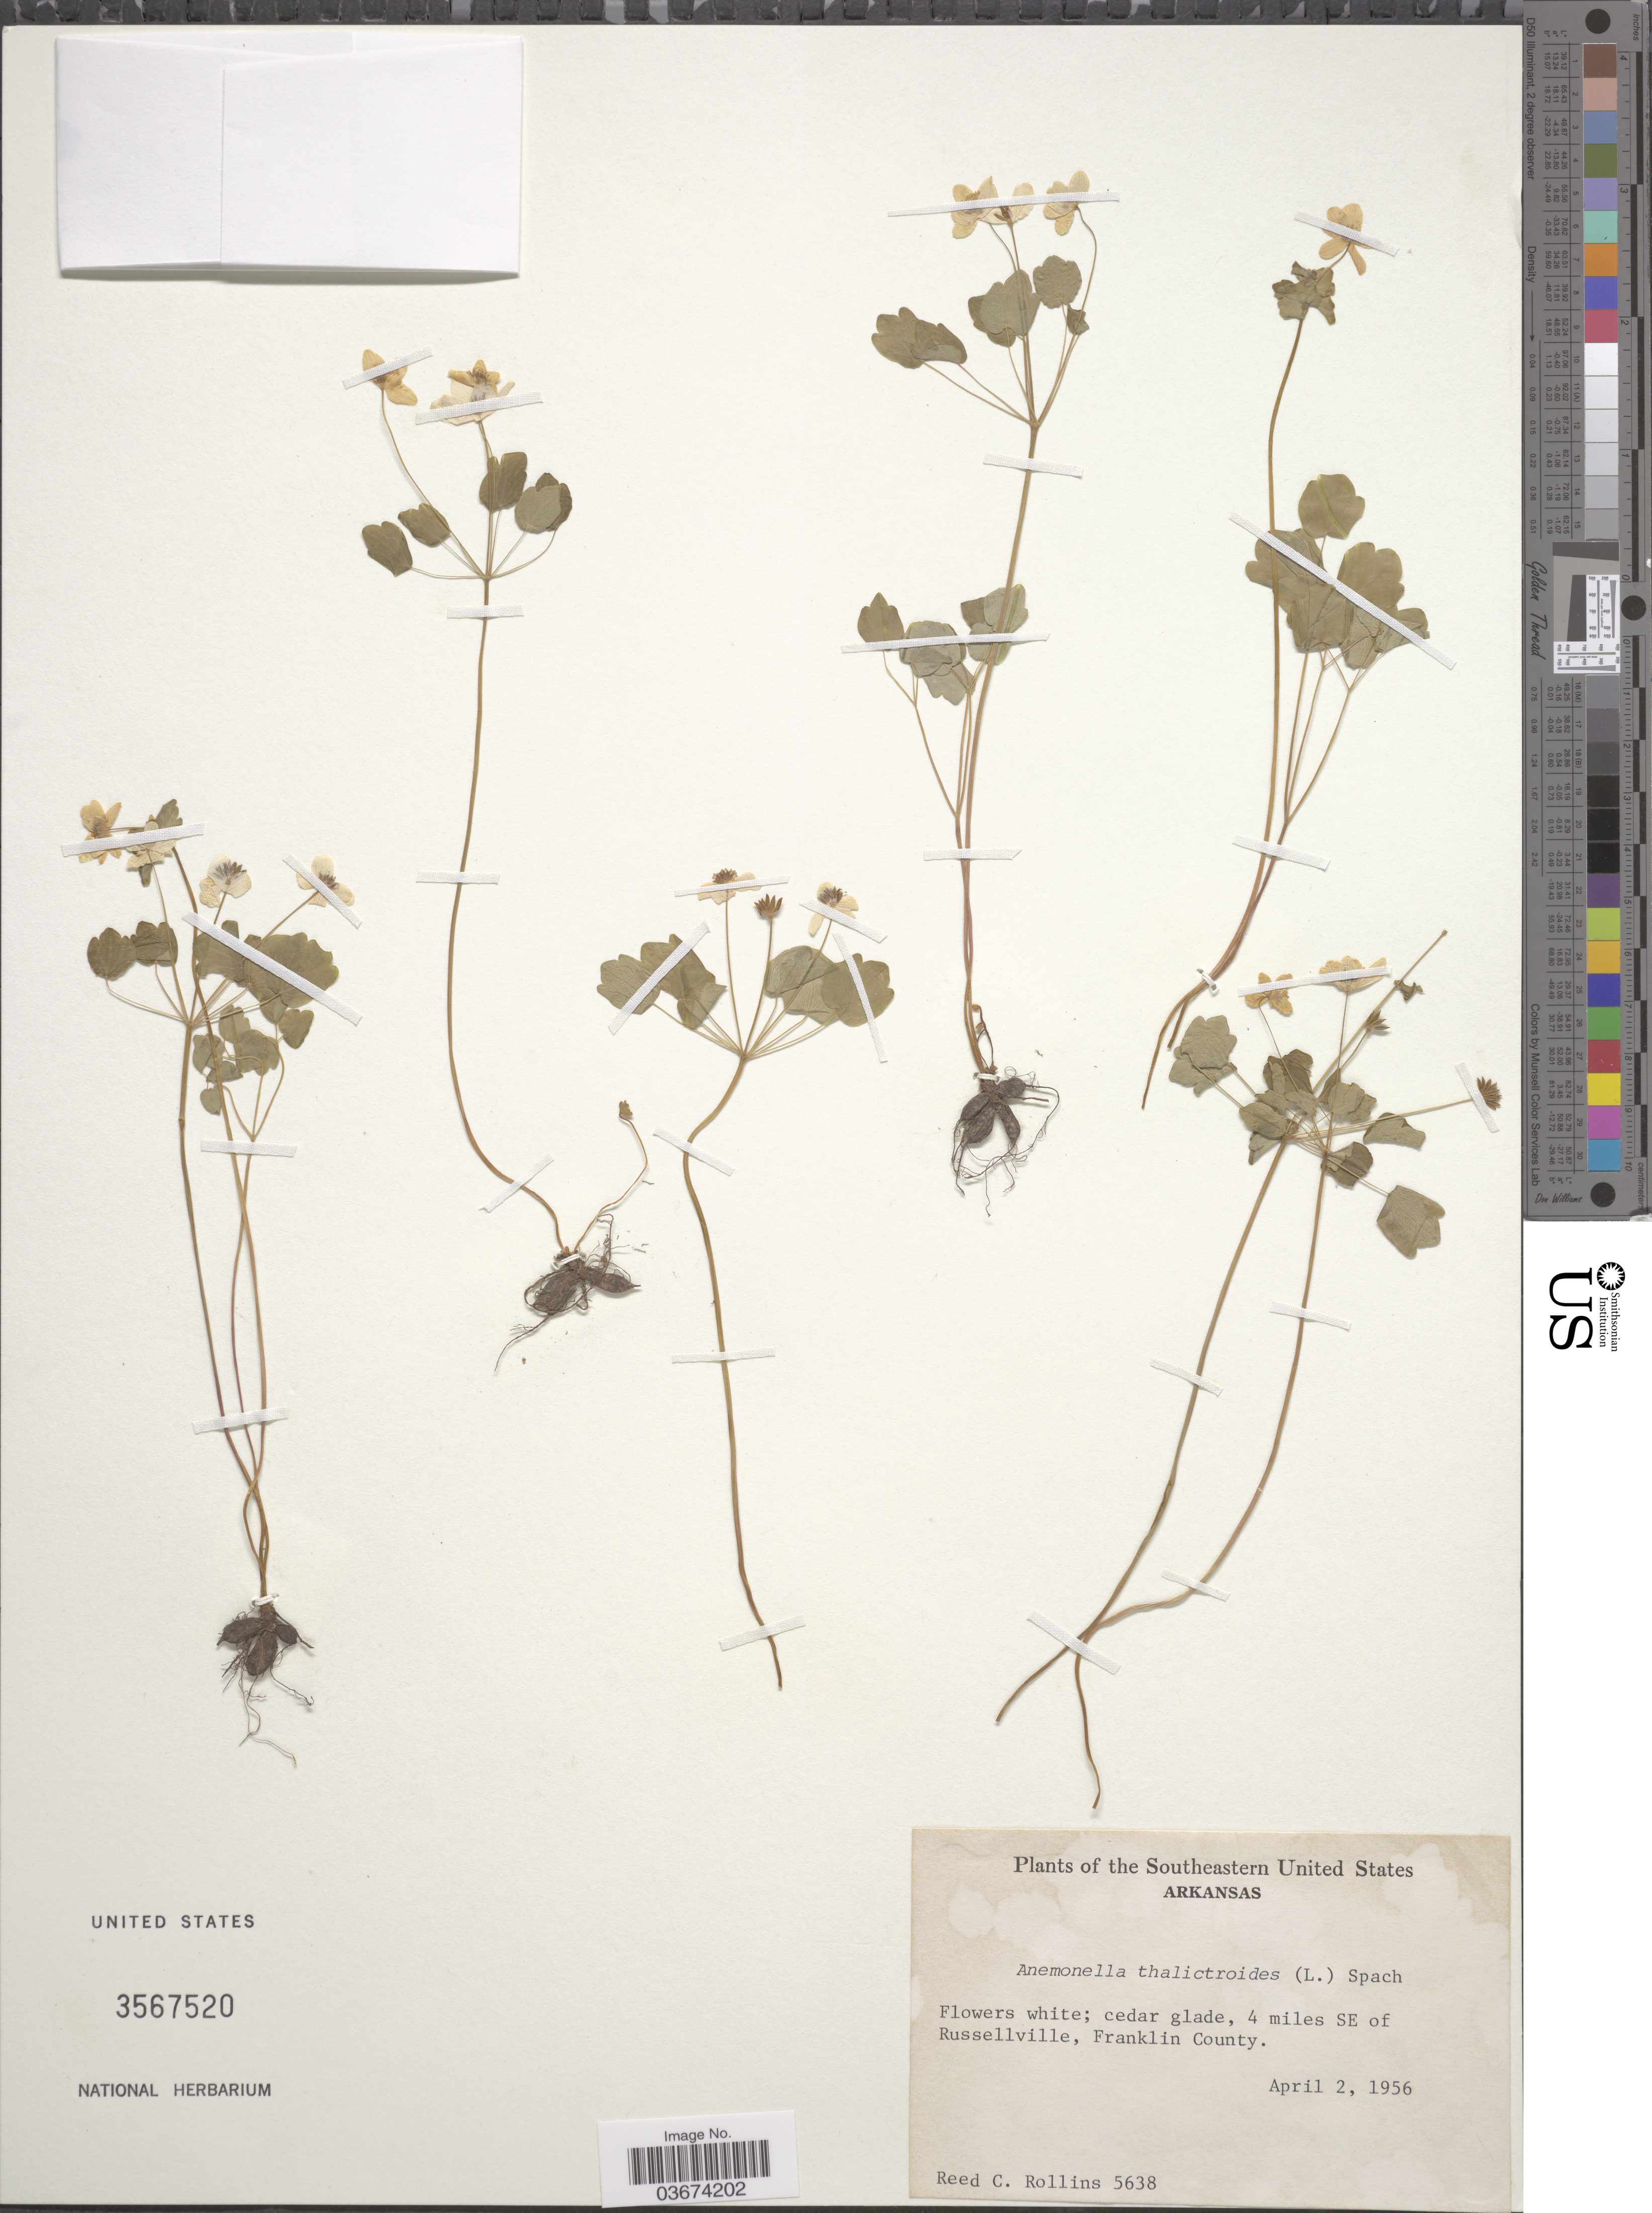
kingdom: Plantae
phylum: Tracheophyta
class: Magnoliopsida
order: Ranunculales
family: Ranunculaceae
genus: Thalictrum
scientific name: Thalictrum thalictroides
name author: (L.) A.J. Eames & B. Boivin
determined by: Strong, M. T., (US), Smithsonian Institution - National Museum of Natural History (UNITED STATES)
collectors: R. C. Rollins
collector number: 5638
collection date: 1956-04-02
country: United States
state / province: Arkansas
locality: Southeastern United States. 4 miles SE of Russellville, Franklin County.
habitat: cedar glade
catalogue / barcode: US 3567520